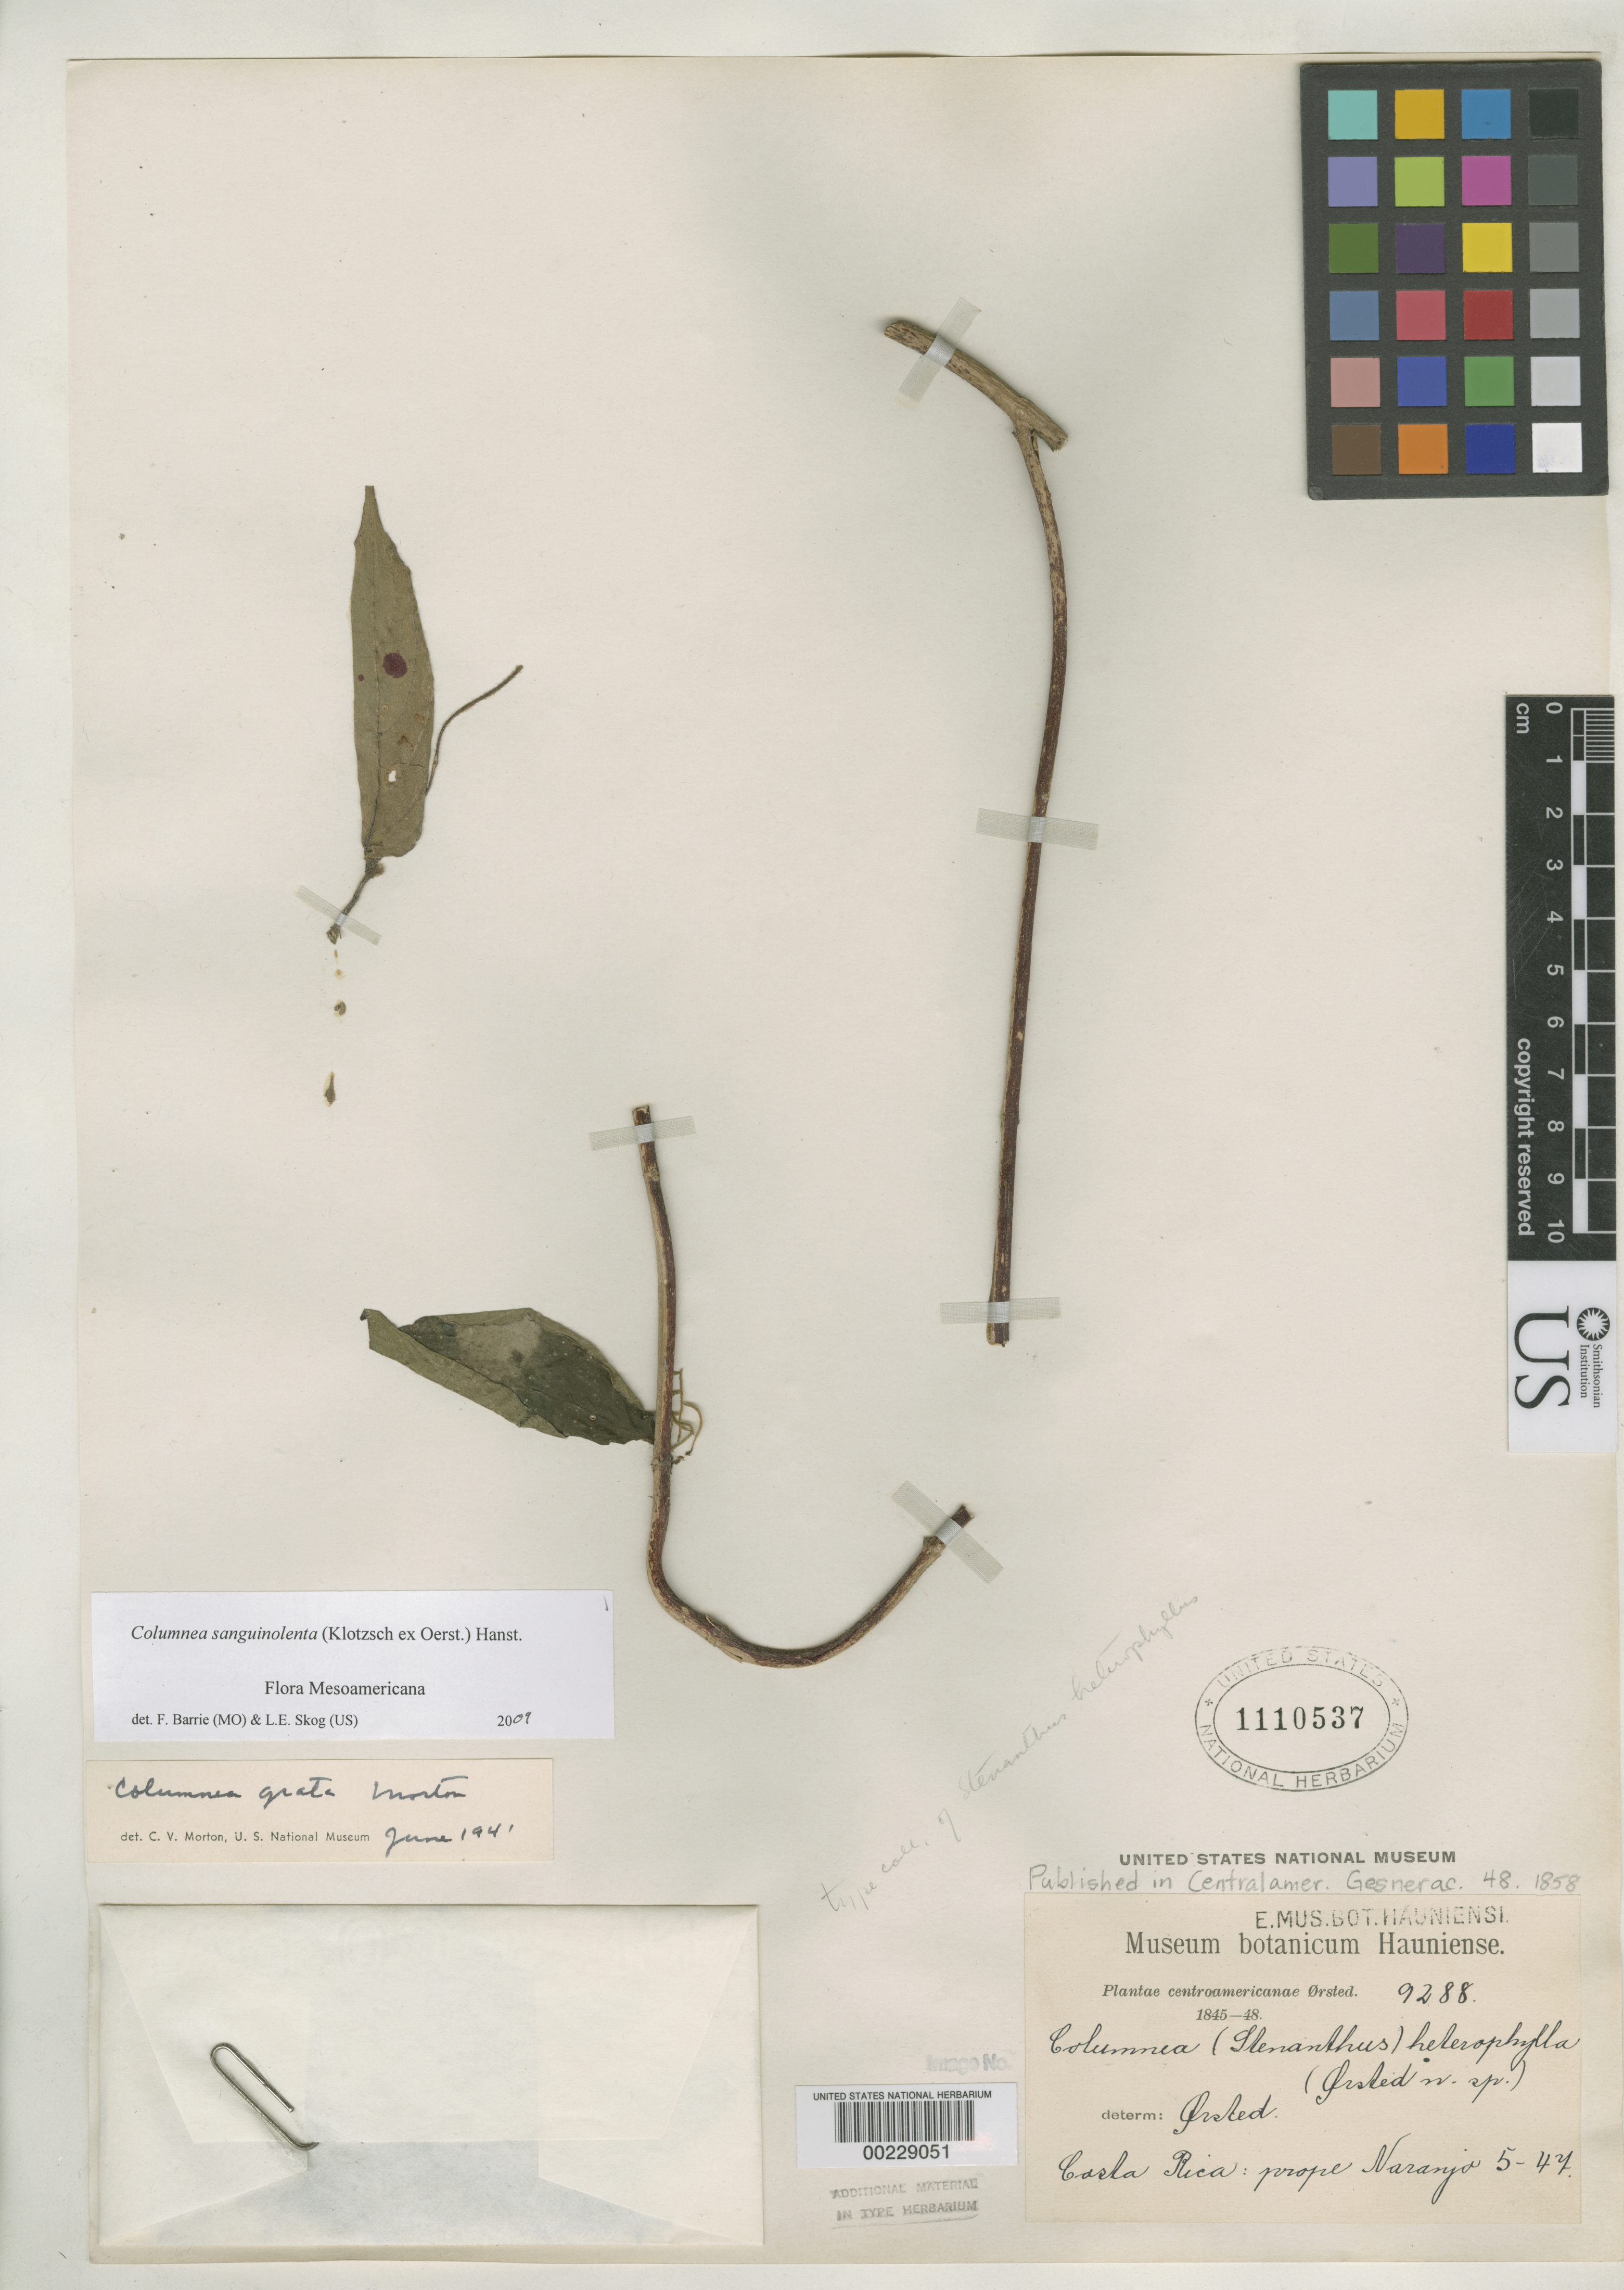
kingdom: Plantae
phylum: Tracheophyta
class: Magnoliopsida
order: Lamiales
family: Gesneriaceae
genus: Stenanthus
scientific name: Stenanthus heterophyllus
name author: Oerst. ex Hanst.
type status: Isotype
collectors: A. S. Oersted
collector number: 9288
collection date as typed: May 1847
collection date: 1847-05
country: Costa Rica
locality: Prope Naranjo.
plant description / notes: Reprinted in det. Kongl. Danske Viden. Selks. Skr., Raekke 5,5:77-152 (1859).; Also a type of Columnea grata C.V. Morton.; Based on Stenanthus heterophyllus Oersted, non Columnea heterophylla Roxb.; Also a type of Stenanthus heterophyllus Oerst.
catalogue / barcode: US 1110537